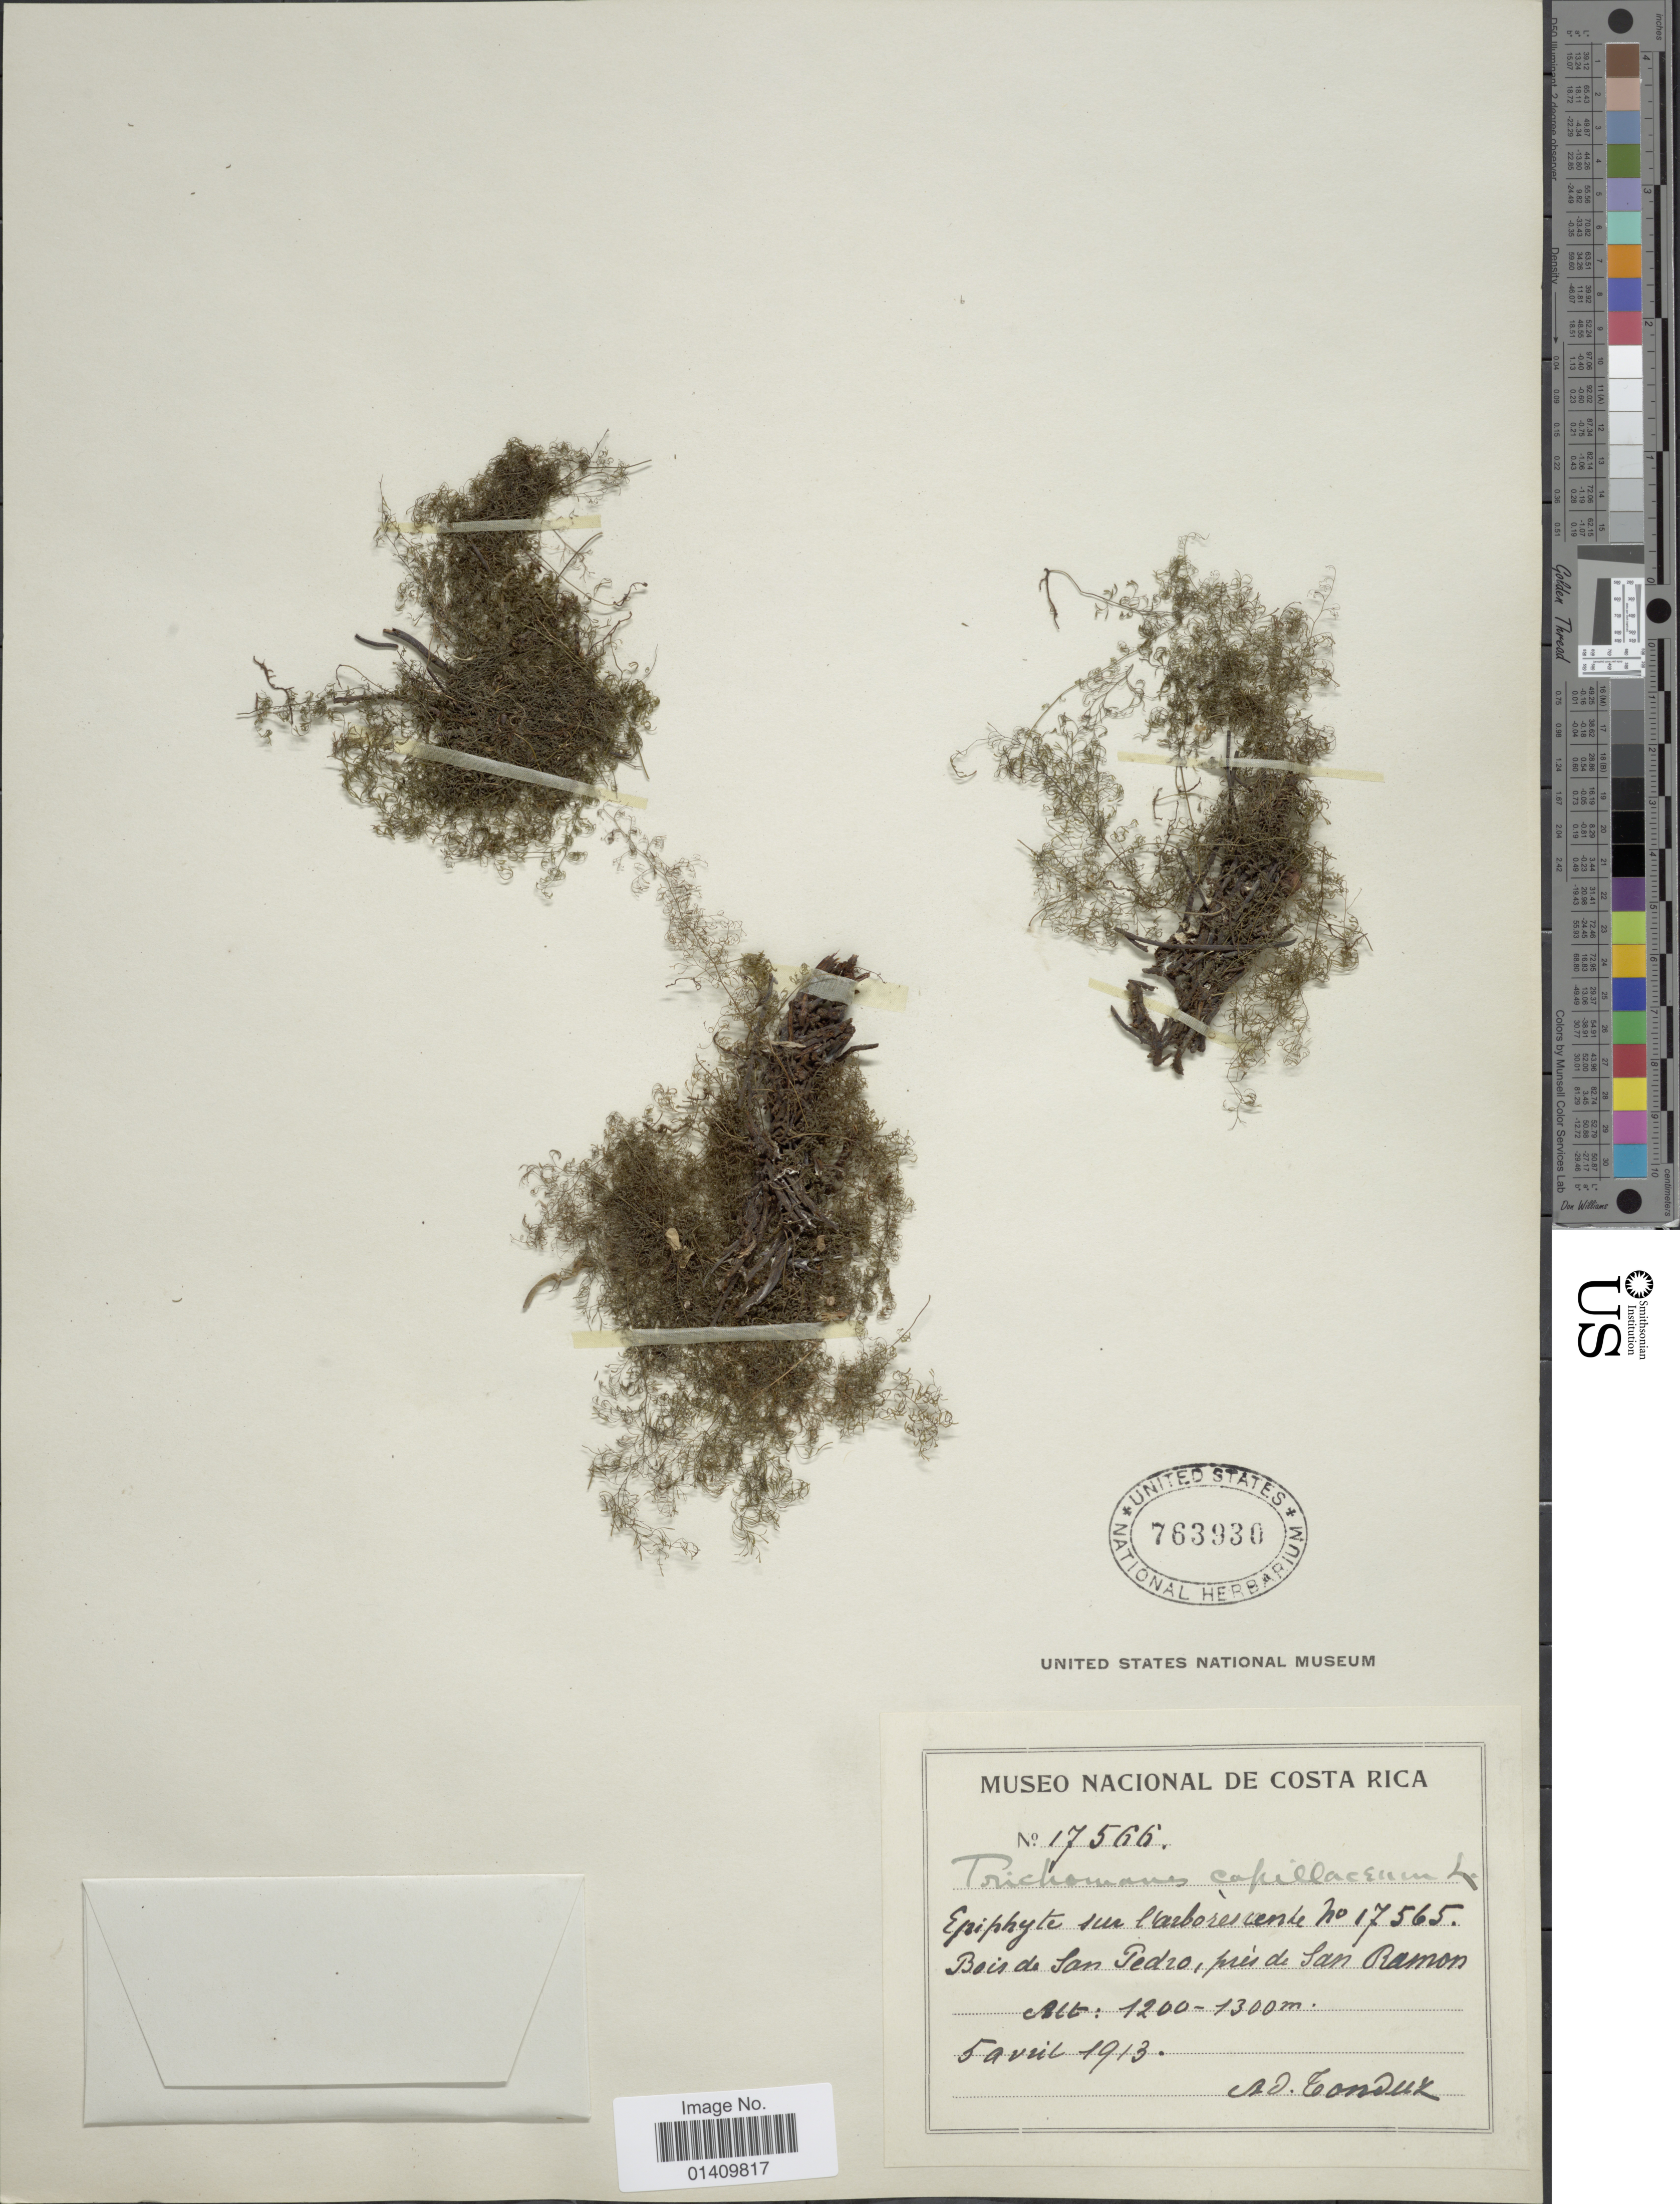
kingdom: Plantae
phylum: Tracheophyta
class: Polypodiopsida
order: Hymenophyllales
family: Hymenophyllaceae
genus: Polyphlebium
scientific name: Polyphlebium angustatum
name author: (Carmich.) Ebihara & Dubuisson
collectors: A. Tonduz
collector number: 17566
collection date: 1913-04-05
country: Costa Rica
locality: Bois deSan Pedro pres de San Ramon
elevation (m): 1200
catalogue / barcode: US 763930